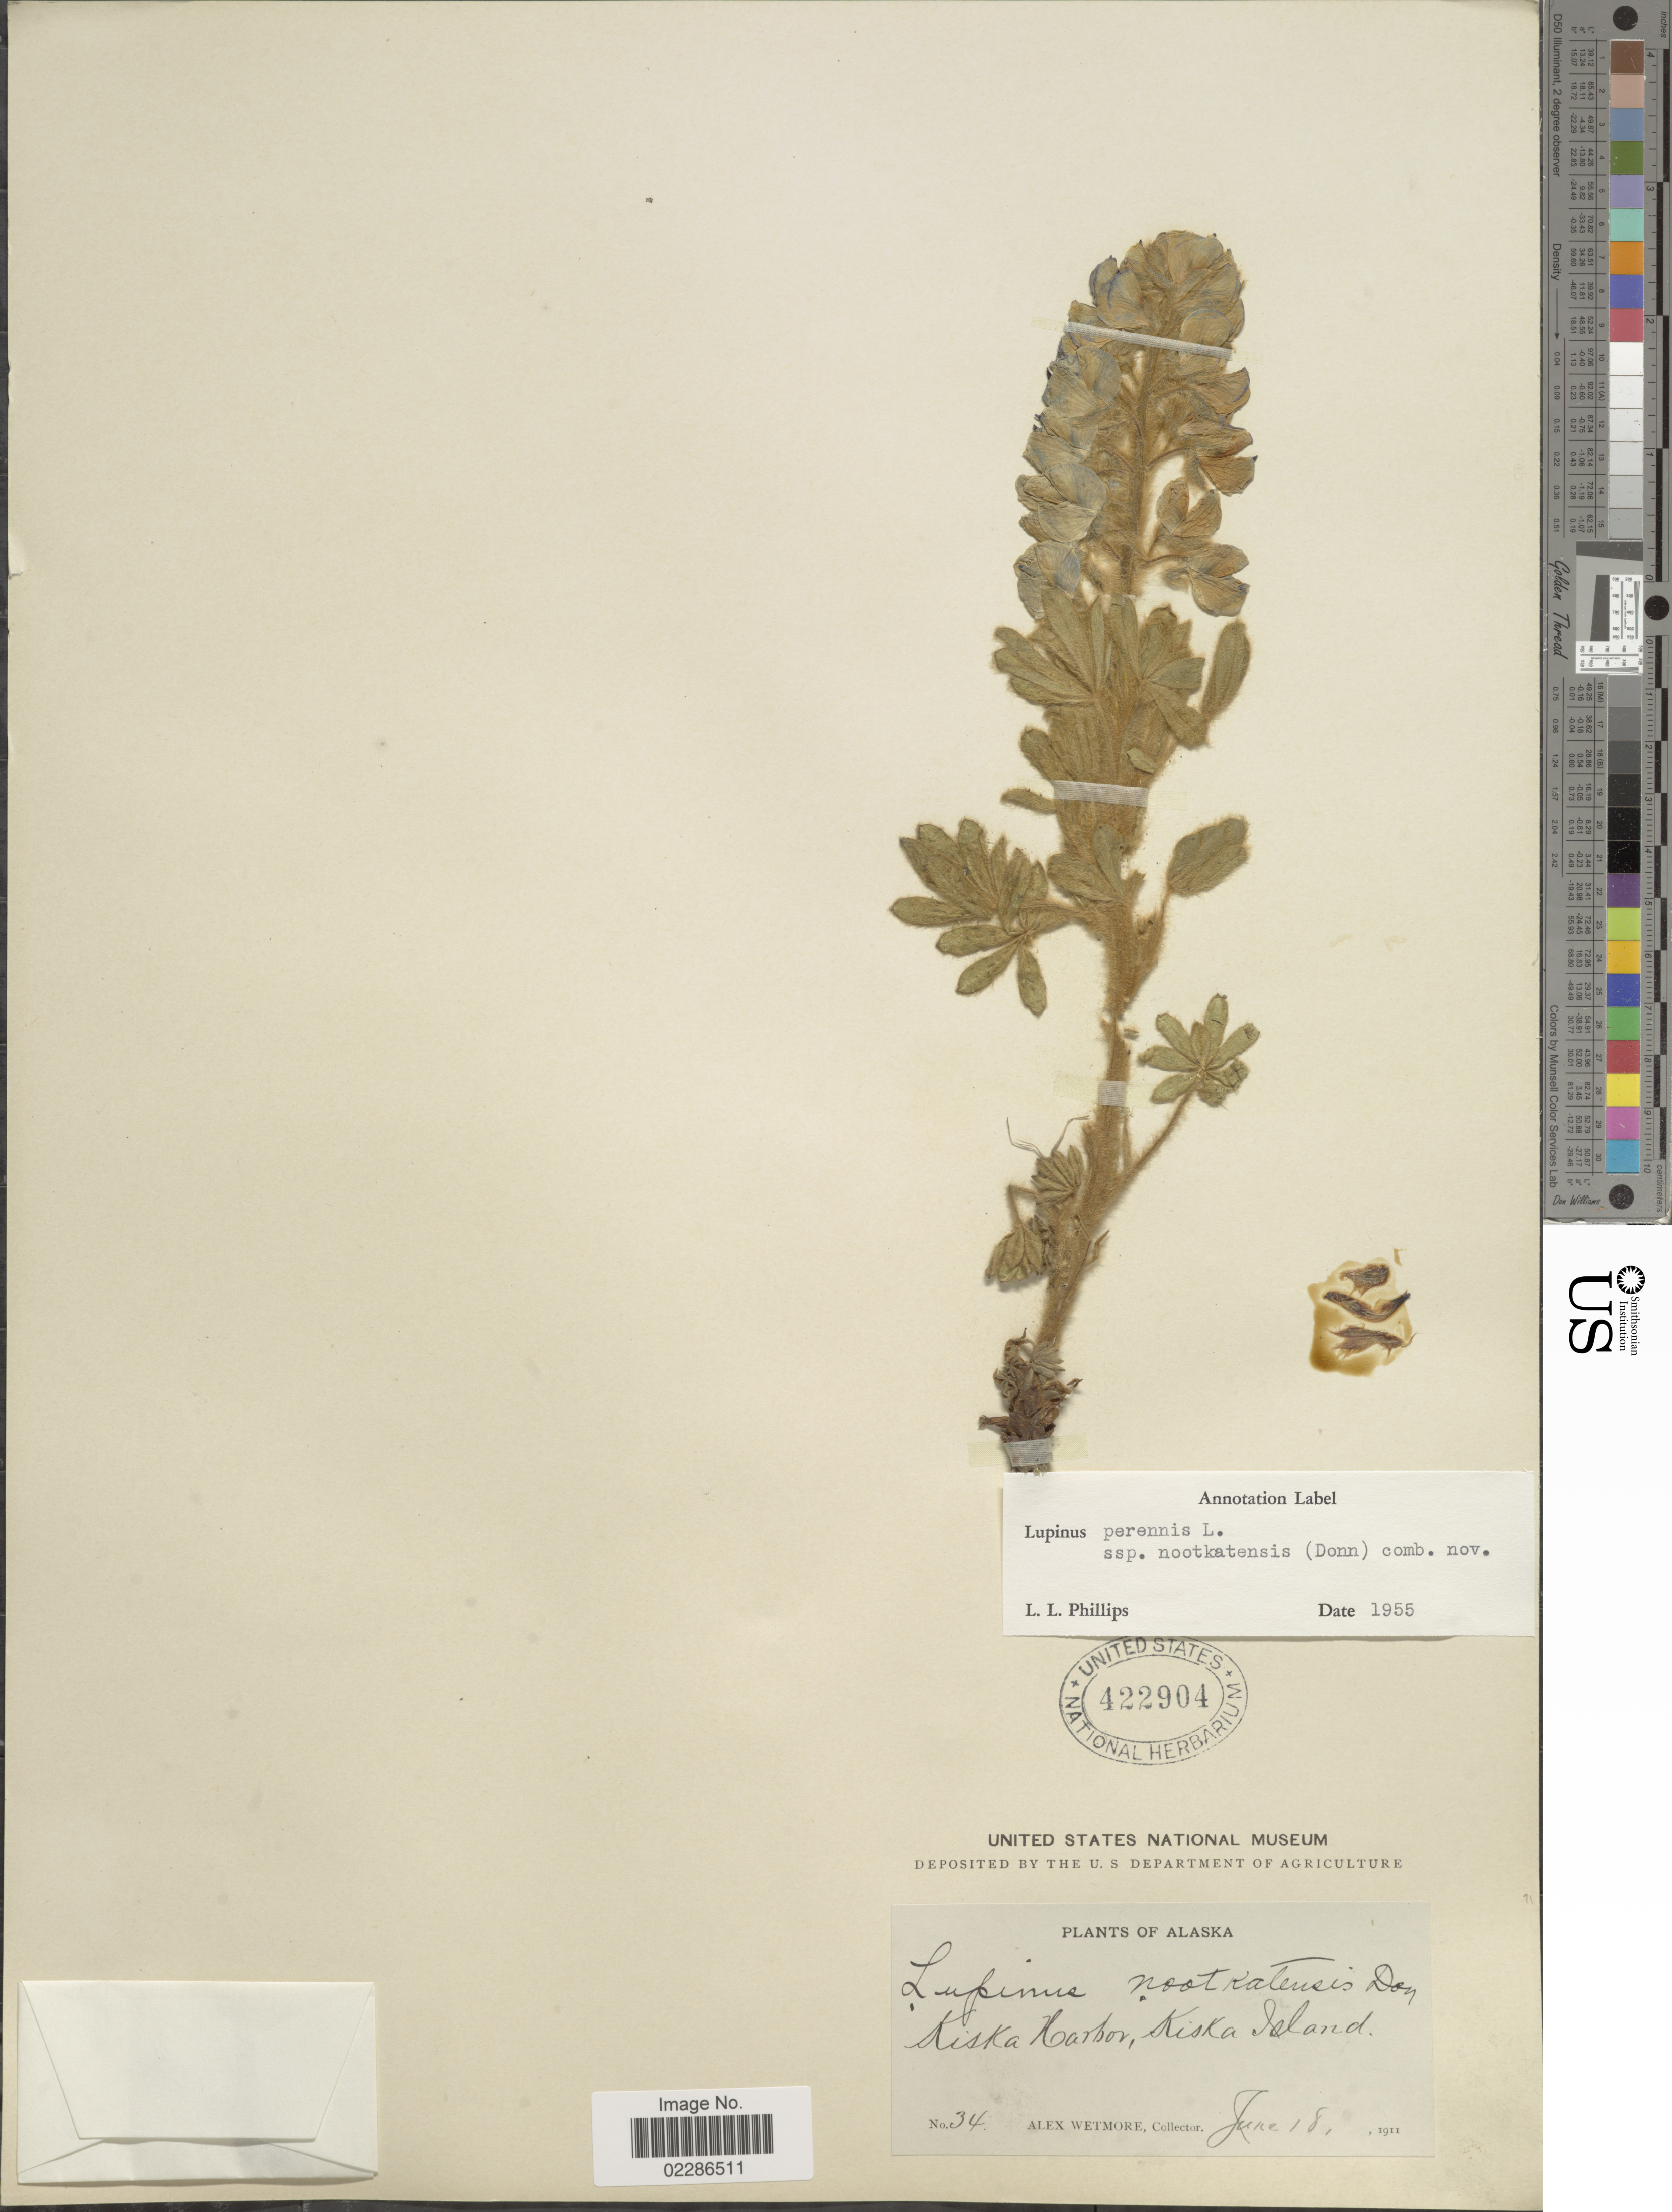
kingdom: Plantae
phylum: Tracheophyta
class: Magnoliopsida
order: Fabales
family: Fabaceae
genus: Lupinus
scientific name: Lupinus nootkatensis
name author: Donn ex Sims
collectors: A. Wetmore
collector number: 34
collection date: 1911-06-18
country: United States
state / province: Alaska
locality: Kiska Harbor, Kiska Island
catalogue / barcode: US 422904